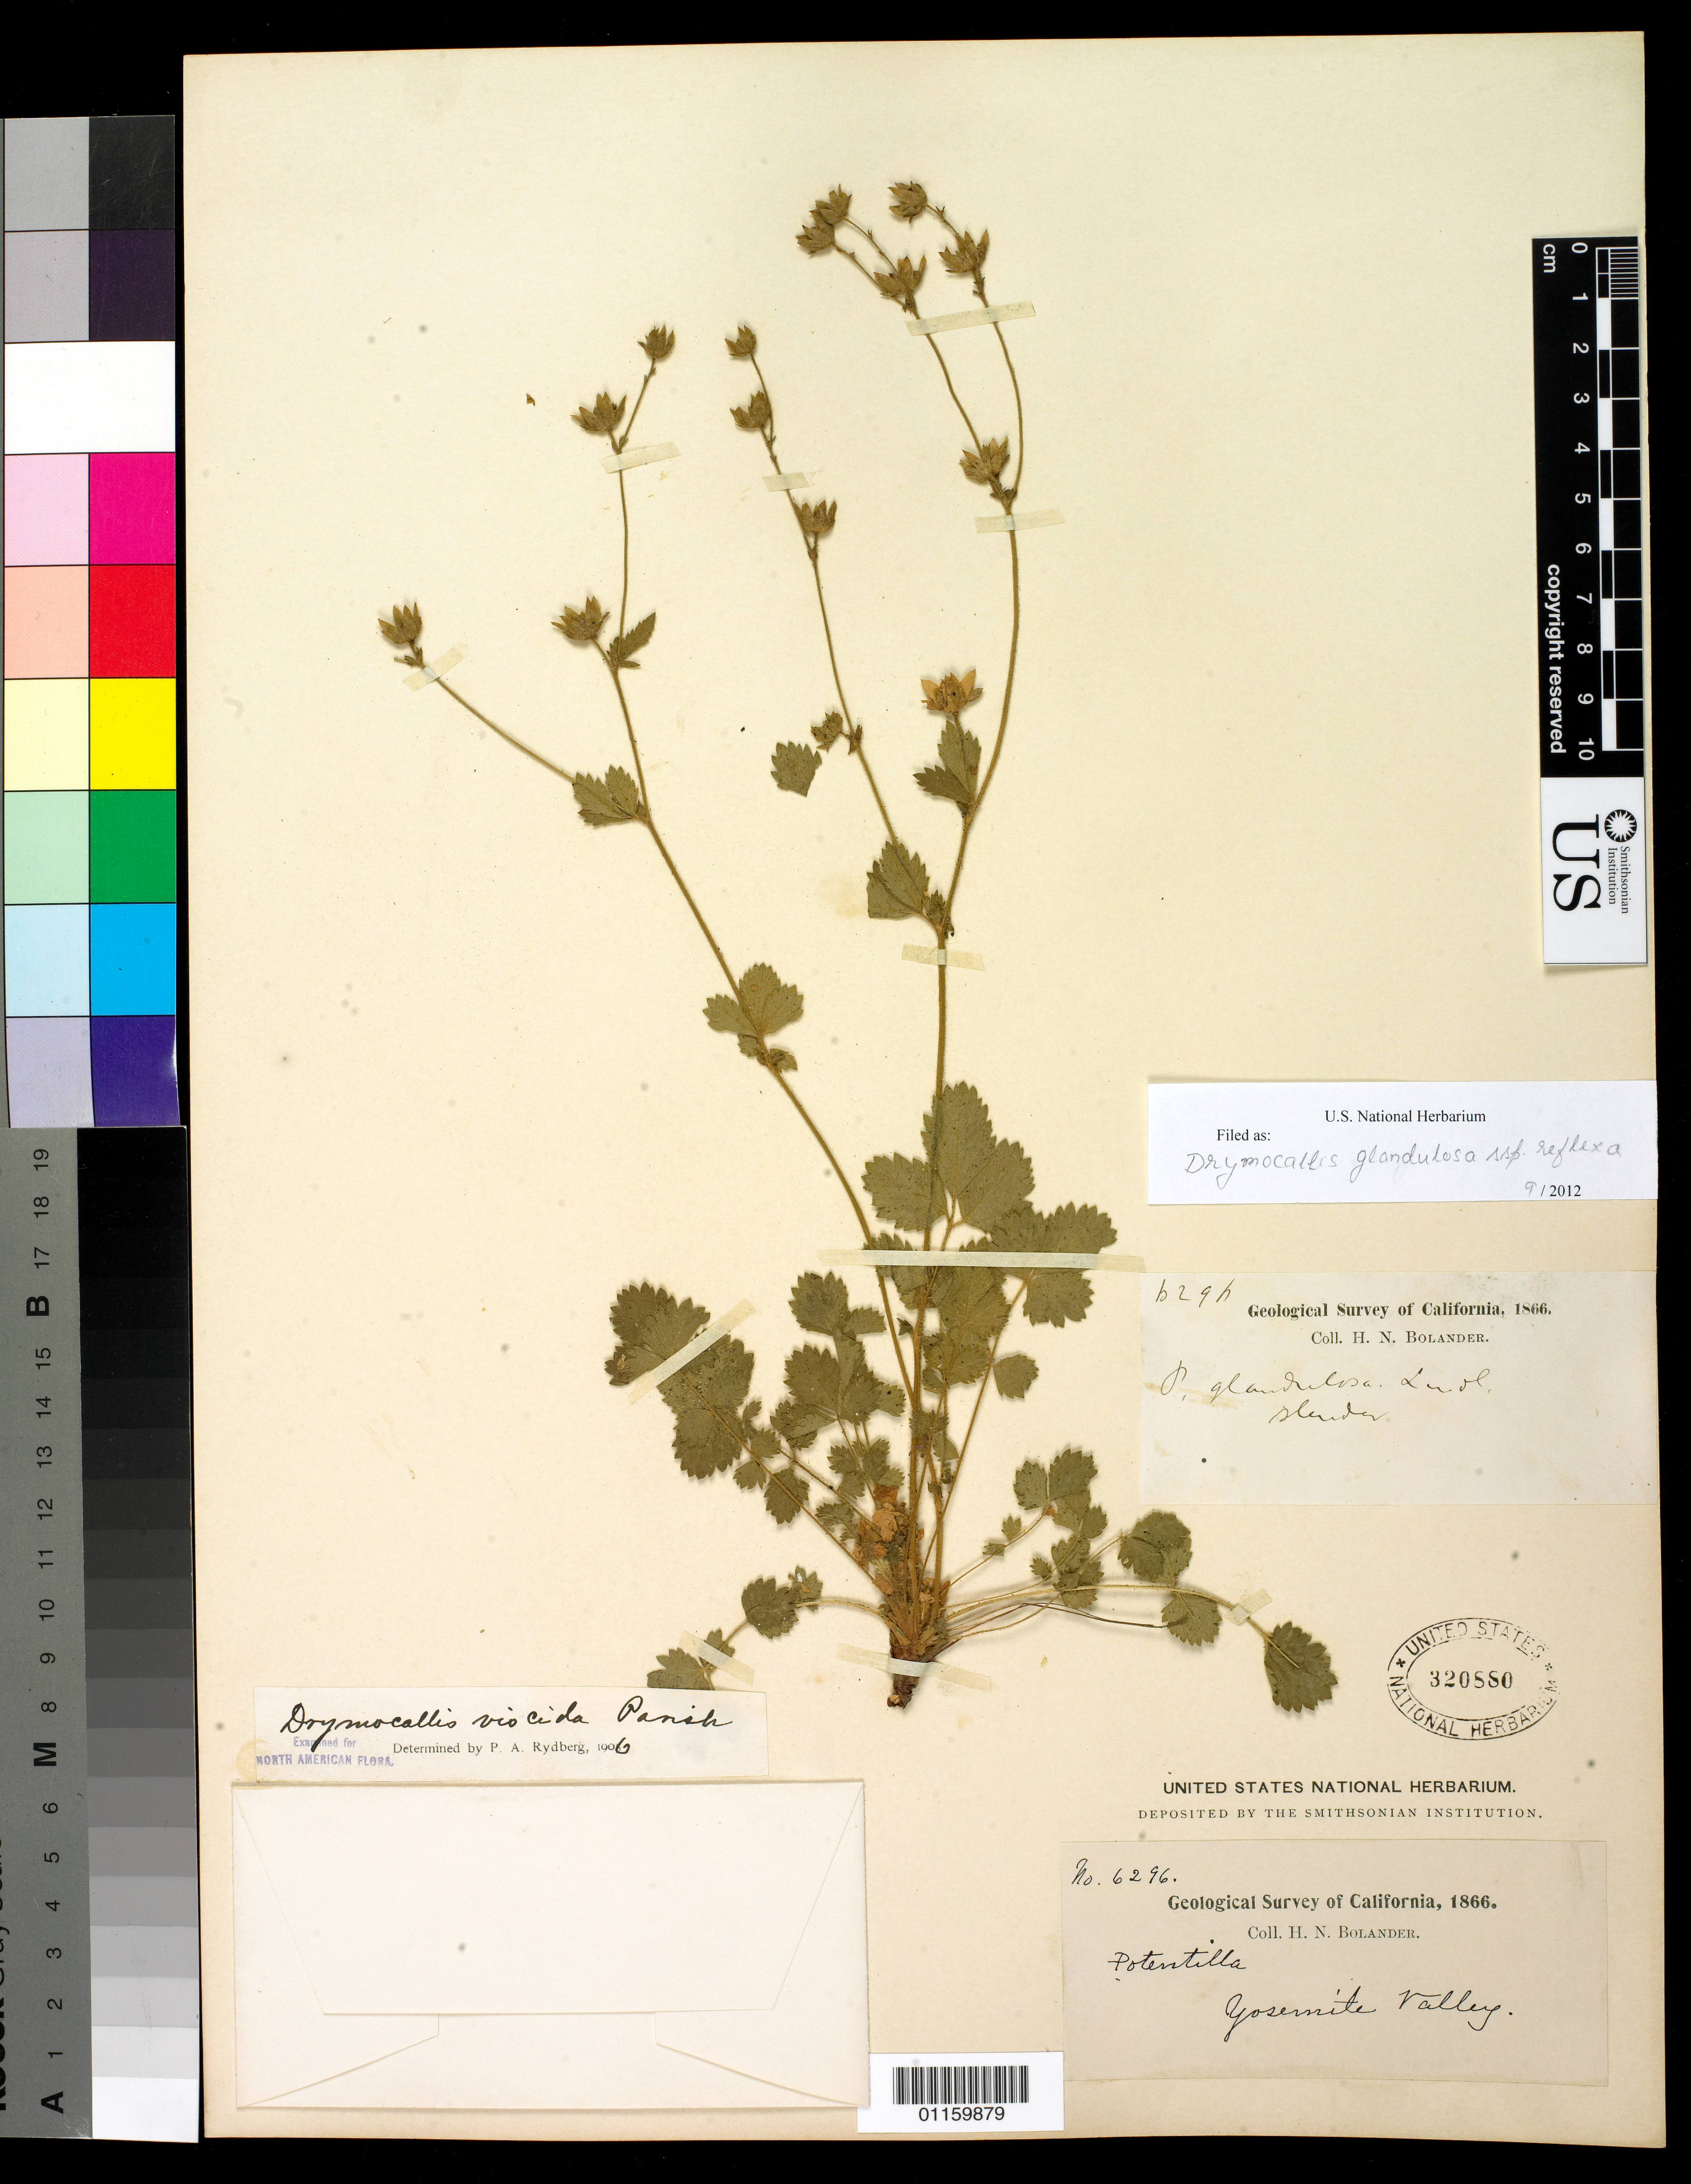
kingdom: Plantae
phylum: Tracheophyta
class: Magnoliopsida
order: Rosales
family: Rosaceae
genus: Drymocallis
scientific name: Drymocallis glandulosa subsp. reflexa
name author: (Greene) Soják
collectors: H. Bolander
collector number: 6296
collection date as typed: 1866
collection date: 1866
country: United States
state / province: California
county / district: Mariposa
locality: Yosemite Valley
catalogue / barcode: US 320880